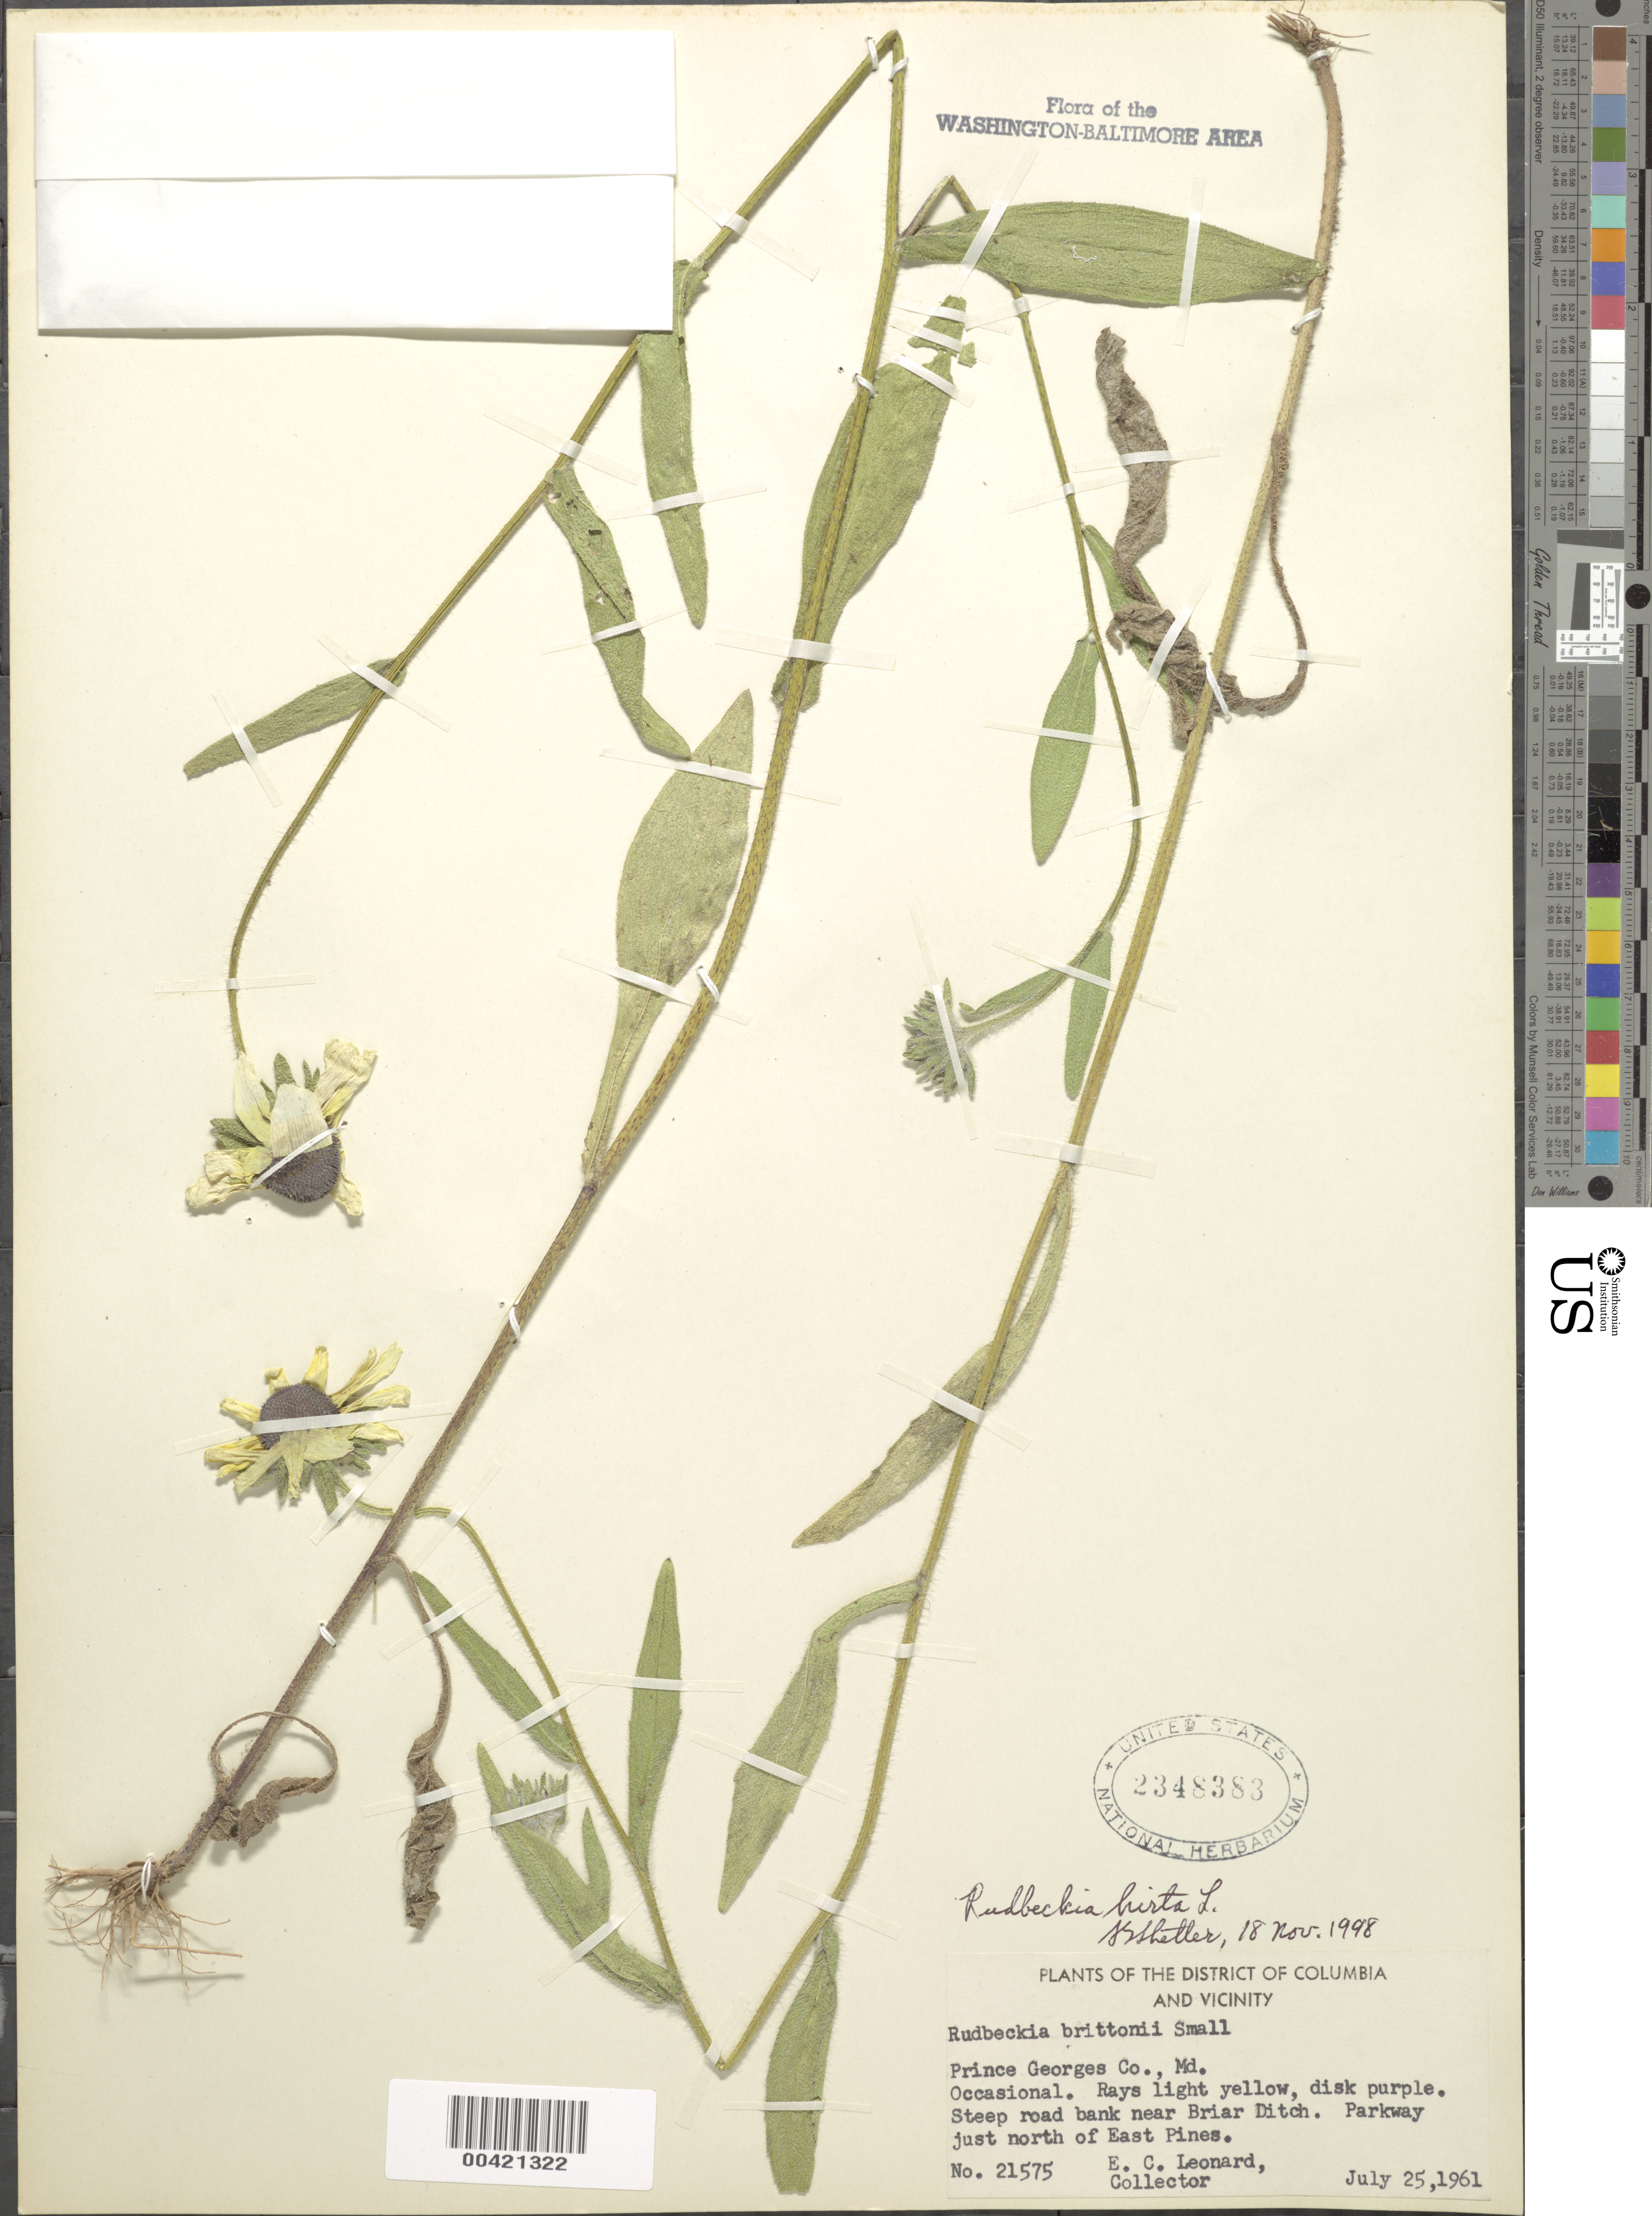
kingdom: Plantae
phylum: Tracheophyta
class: Magnoliopsida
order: Asterales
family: Asteraceae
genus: Rudbeckia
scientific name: Rudbeckia hirta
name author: L.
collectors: E. C. Leonard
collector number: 21575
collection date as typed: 25 Jul 1961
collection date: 1961-07-25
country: United States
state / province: Maryland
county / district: Prince George's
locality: Briar Ditch north of East Pines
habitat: Steep road bank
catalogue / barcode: US 2348383